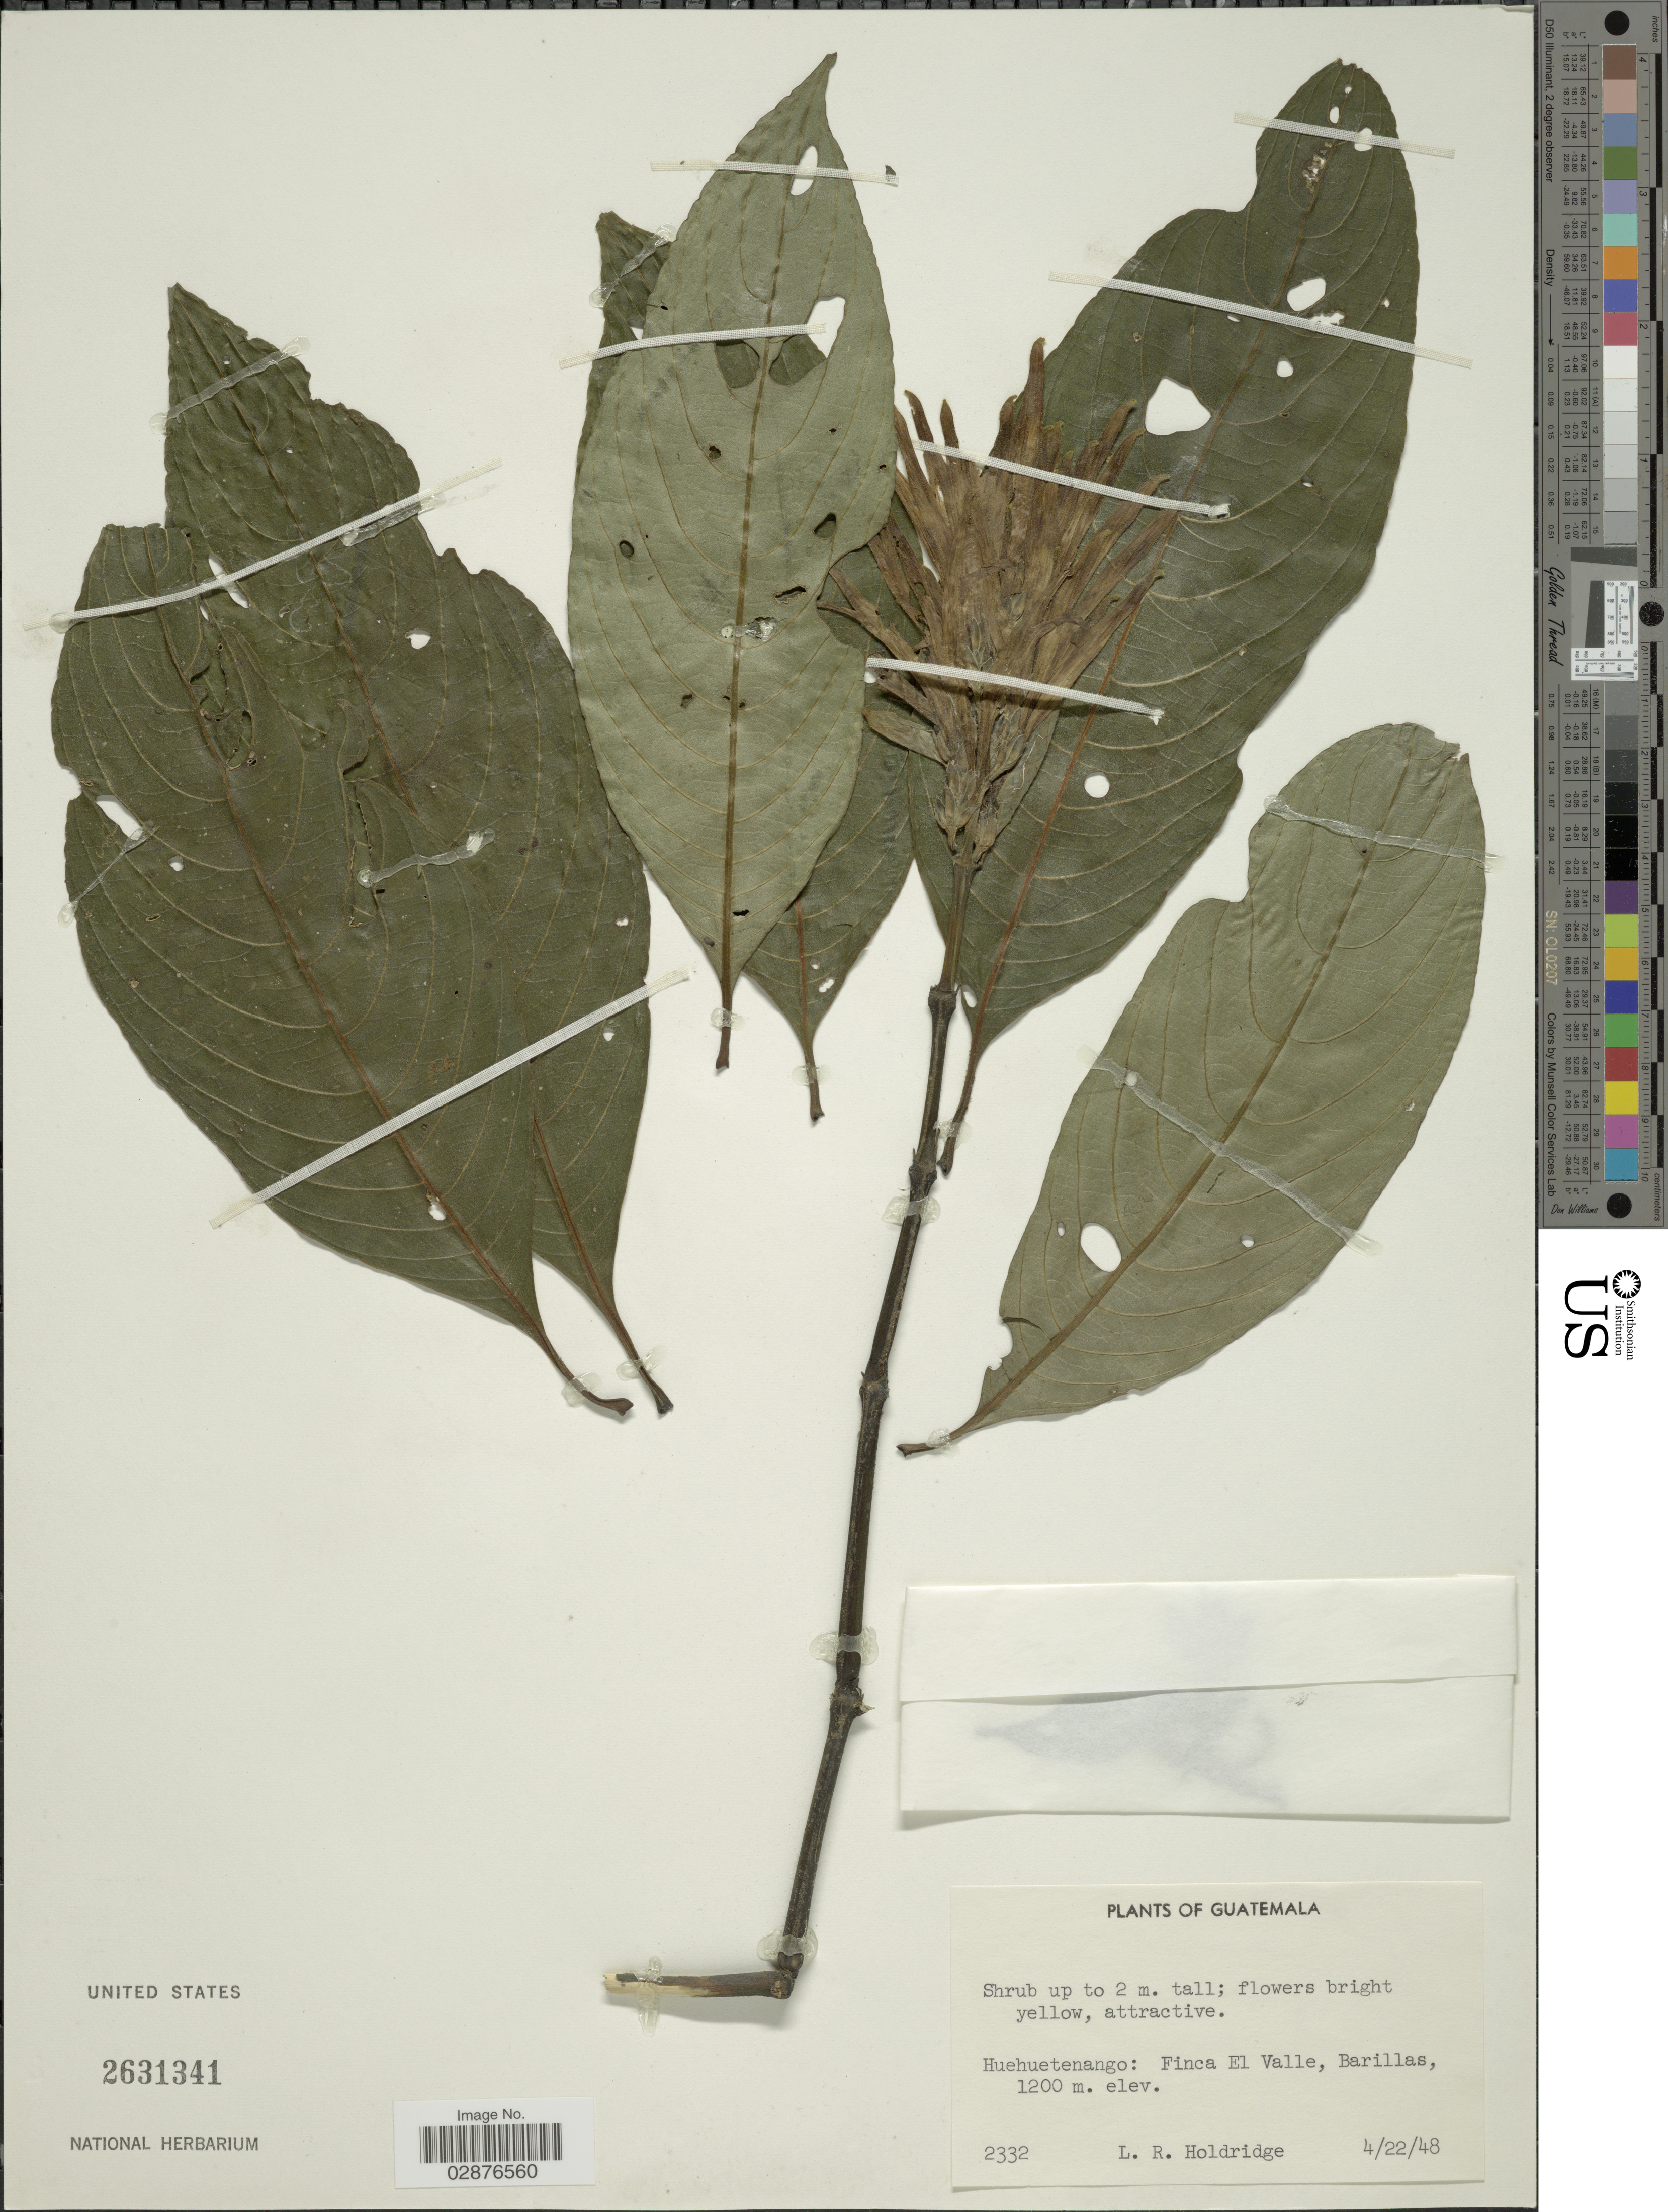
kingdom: Plantae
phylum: Tracheophyta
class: Magnoliopsida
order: Lamiales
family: Acanthaceae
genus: Justicia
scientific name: Justicia magniflora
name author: (S.F. Blake) D.N. Gibson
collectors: L. Holdridge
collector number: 2332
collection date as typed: Transcribed d/m/y: 22/4/48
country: Guatemala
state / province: Huehuetenango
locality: Finca El Valle, Barillas.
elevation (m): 1200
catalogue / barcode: US 2631341